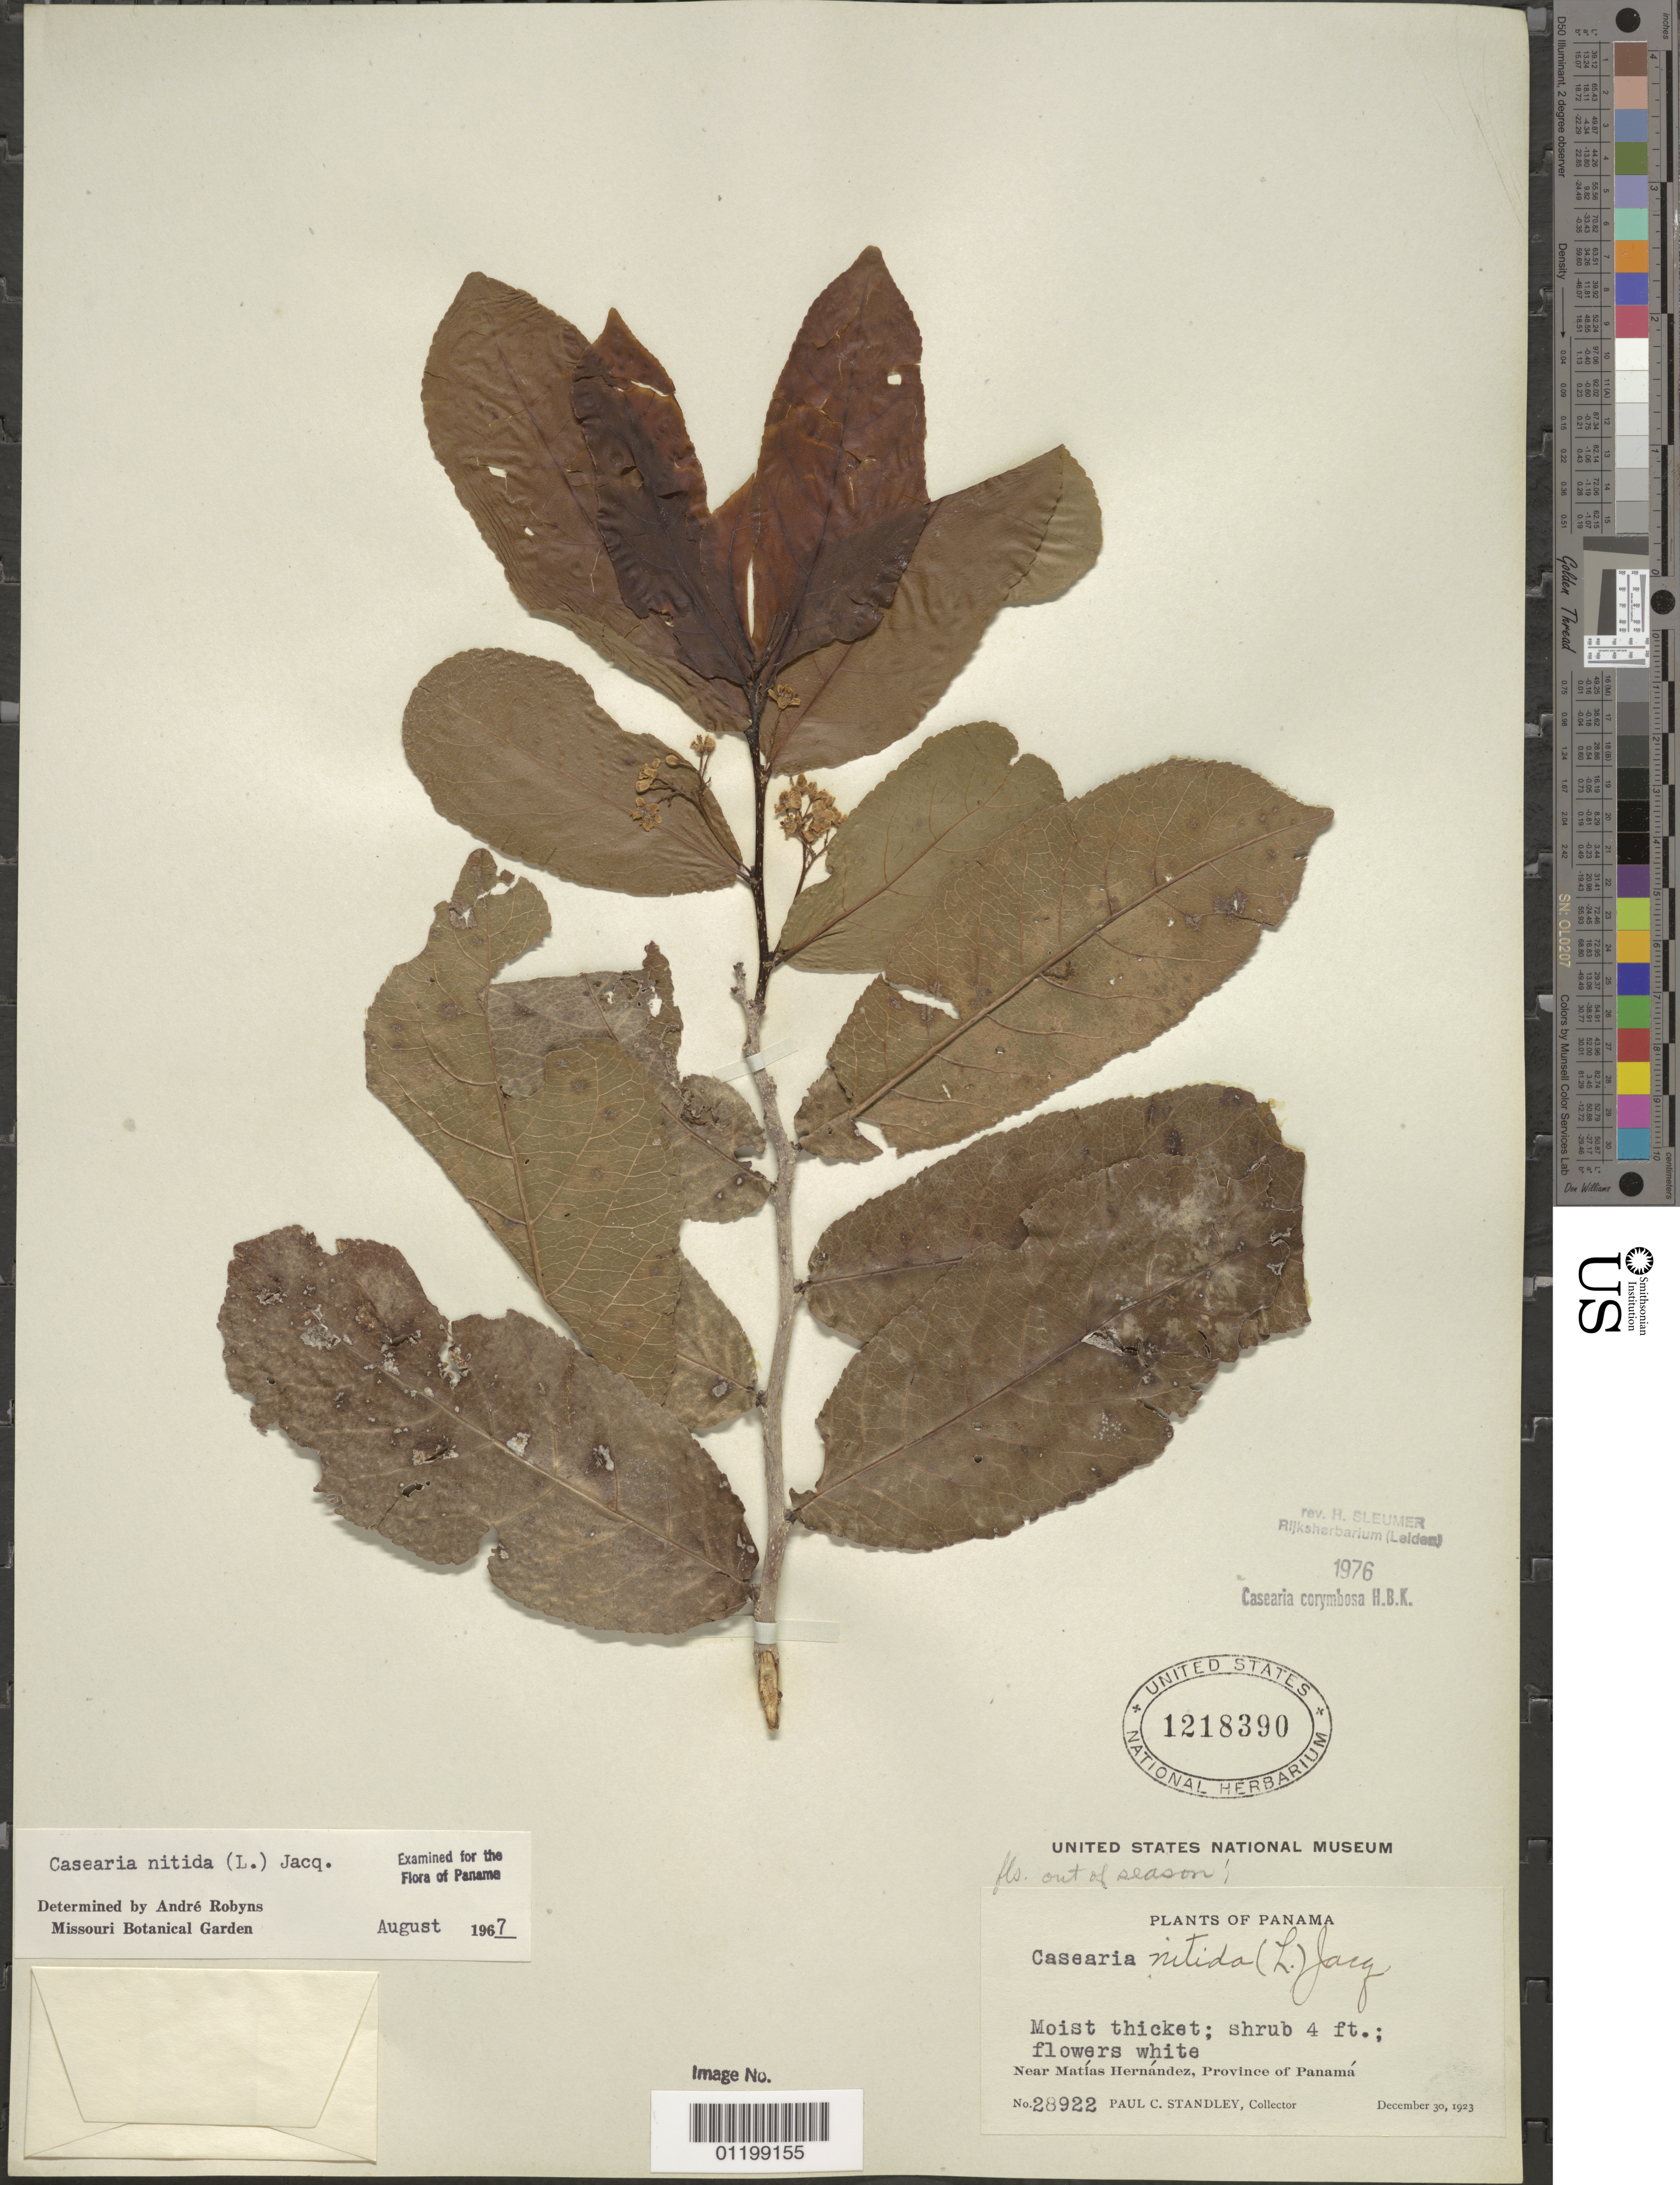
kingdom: Plantae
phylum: Tracheophyta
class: Magnoliopsida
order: Malpighiales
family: Salicaceae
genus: Casearia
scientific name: Casearia corymbosa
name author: Kunth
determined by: Sleumer, H. O.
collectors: P. C. Standley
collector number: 28922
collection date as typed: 30 Dec 1923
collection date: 1923-12-30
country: Panama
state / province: Panamá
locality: Near Matiaws Hernandez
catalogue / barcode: US 1218390